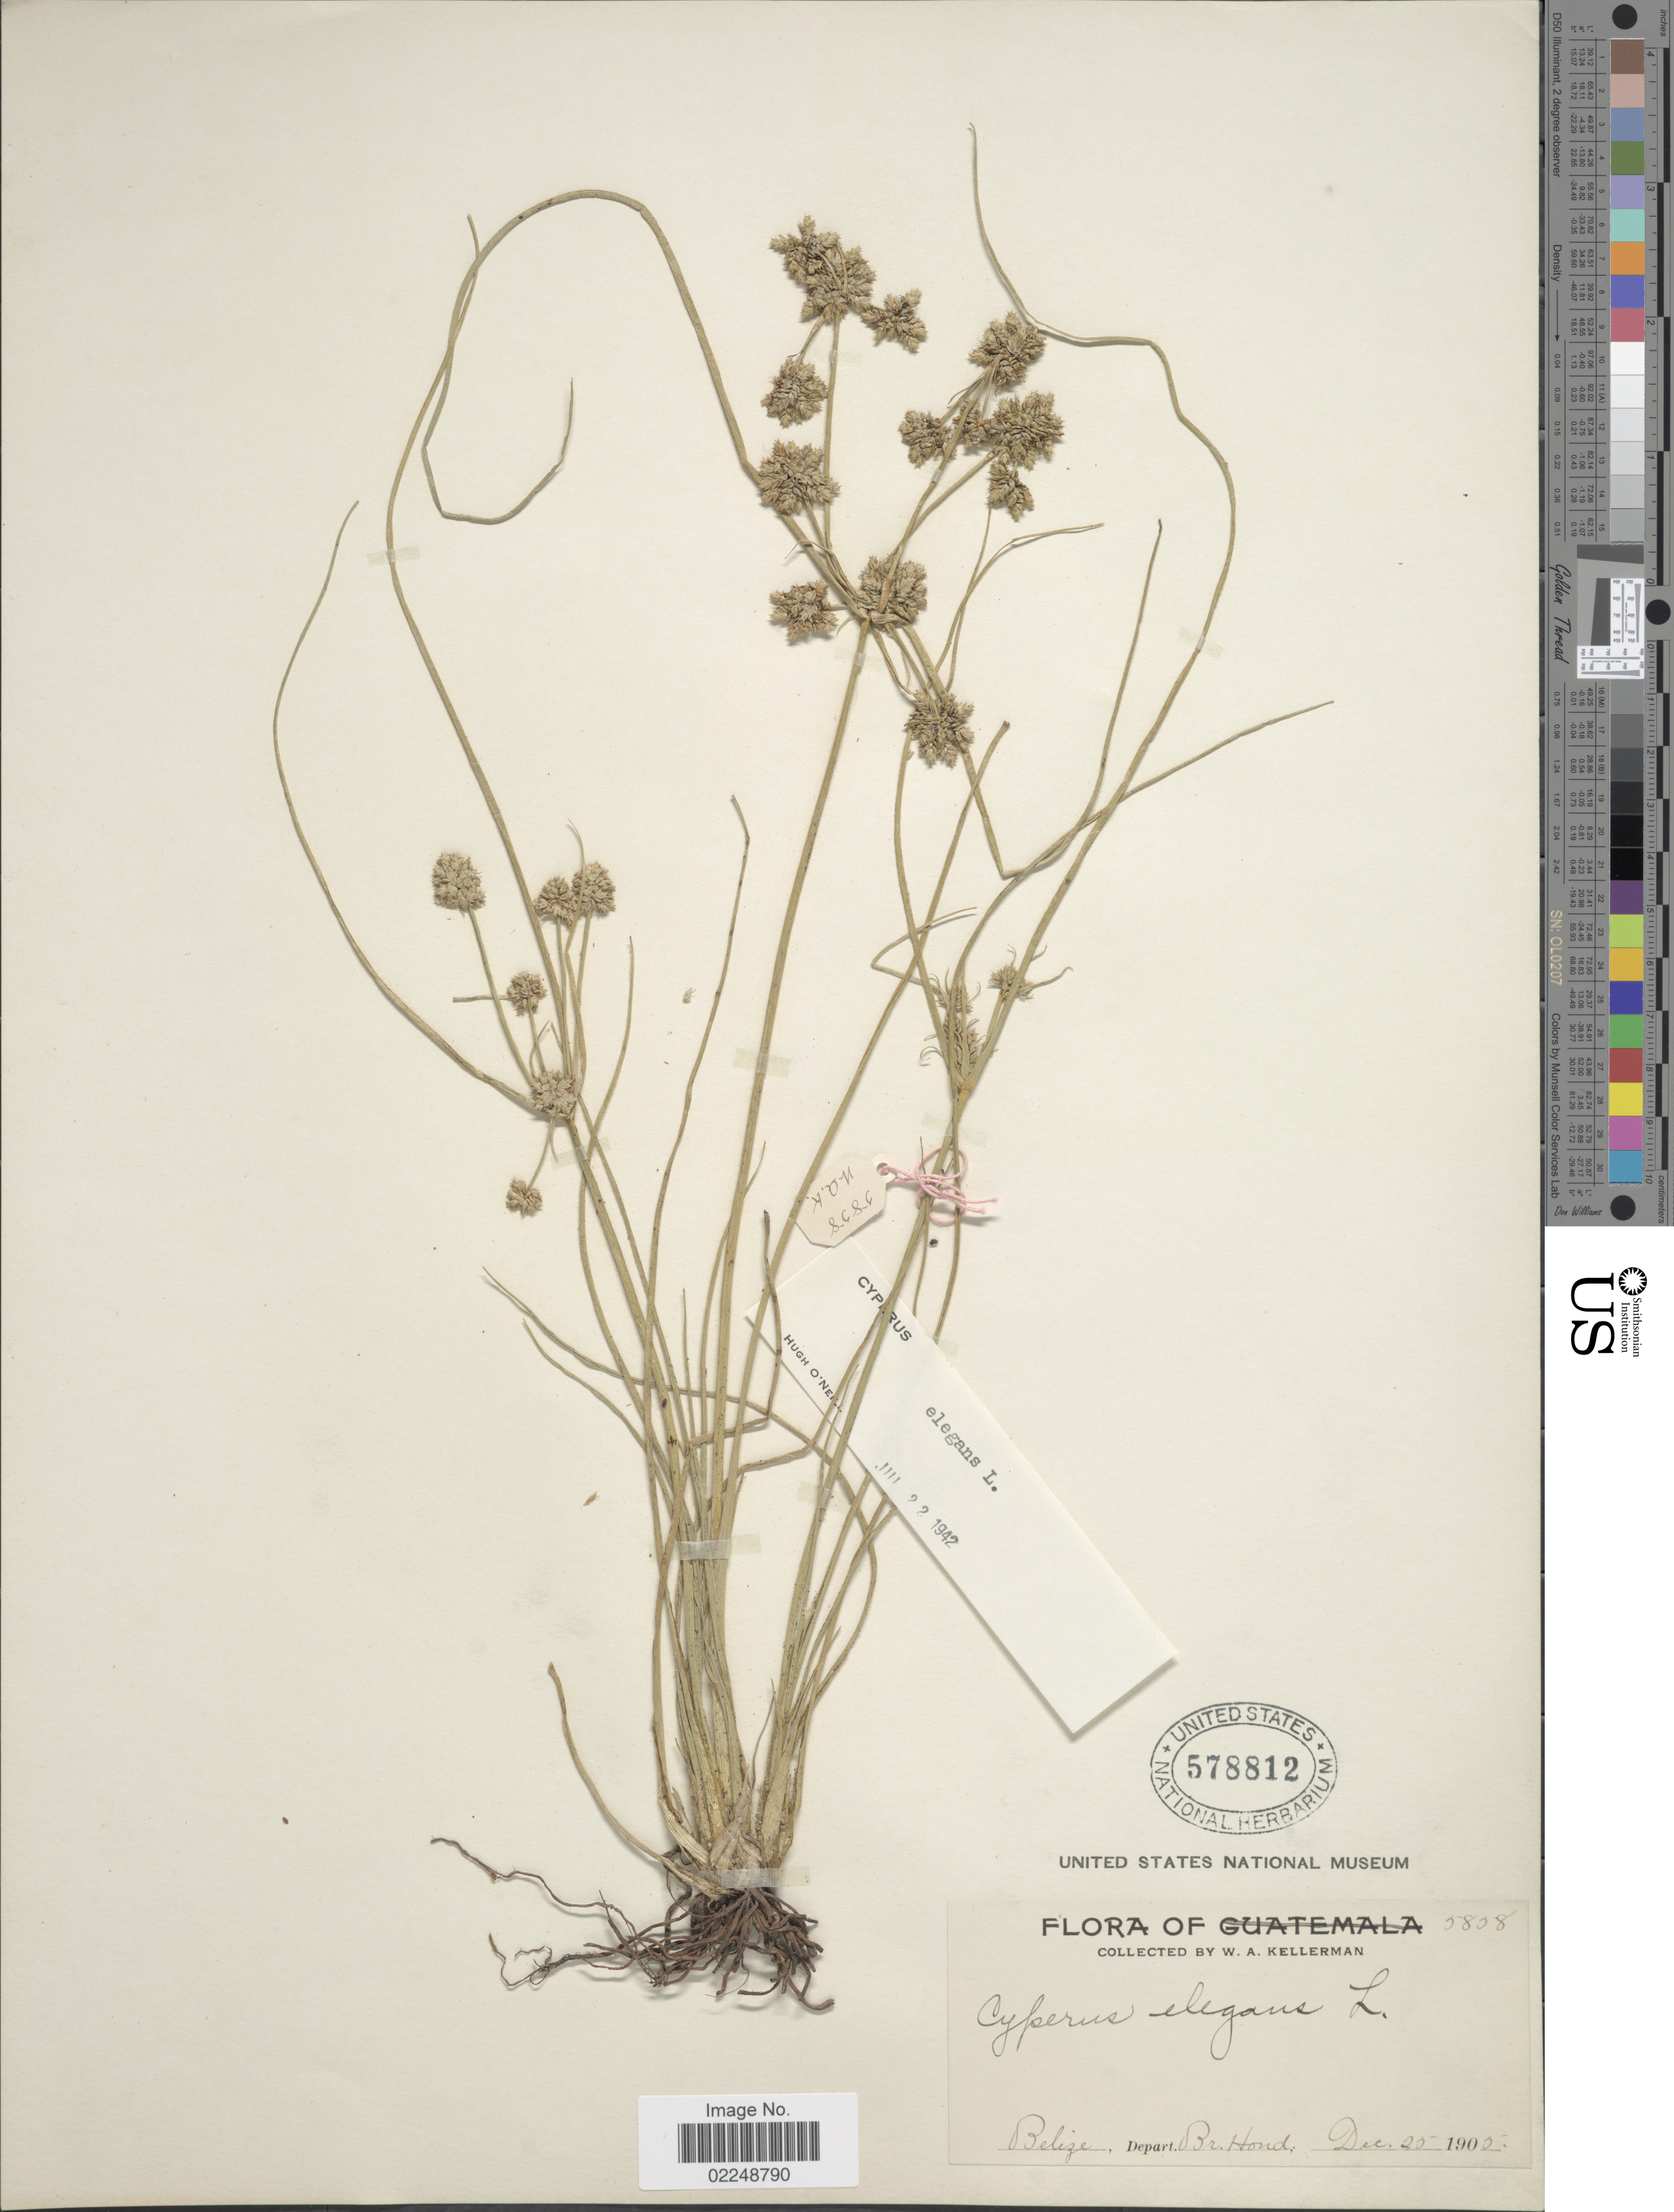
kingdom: Plantae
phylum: Tracheophyta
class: Liliopsida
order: Poales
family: Cyperaceae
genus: Cyperus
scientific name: Cyperus elegans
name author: L.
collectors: W. Kellerman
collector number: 5858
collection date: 1905-12-25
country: Belize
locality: Depart. British Hond.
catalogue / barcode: US 578812